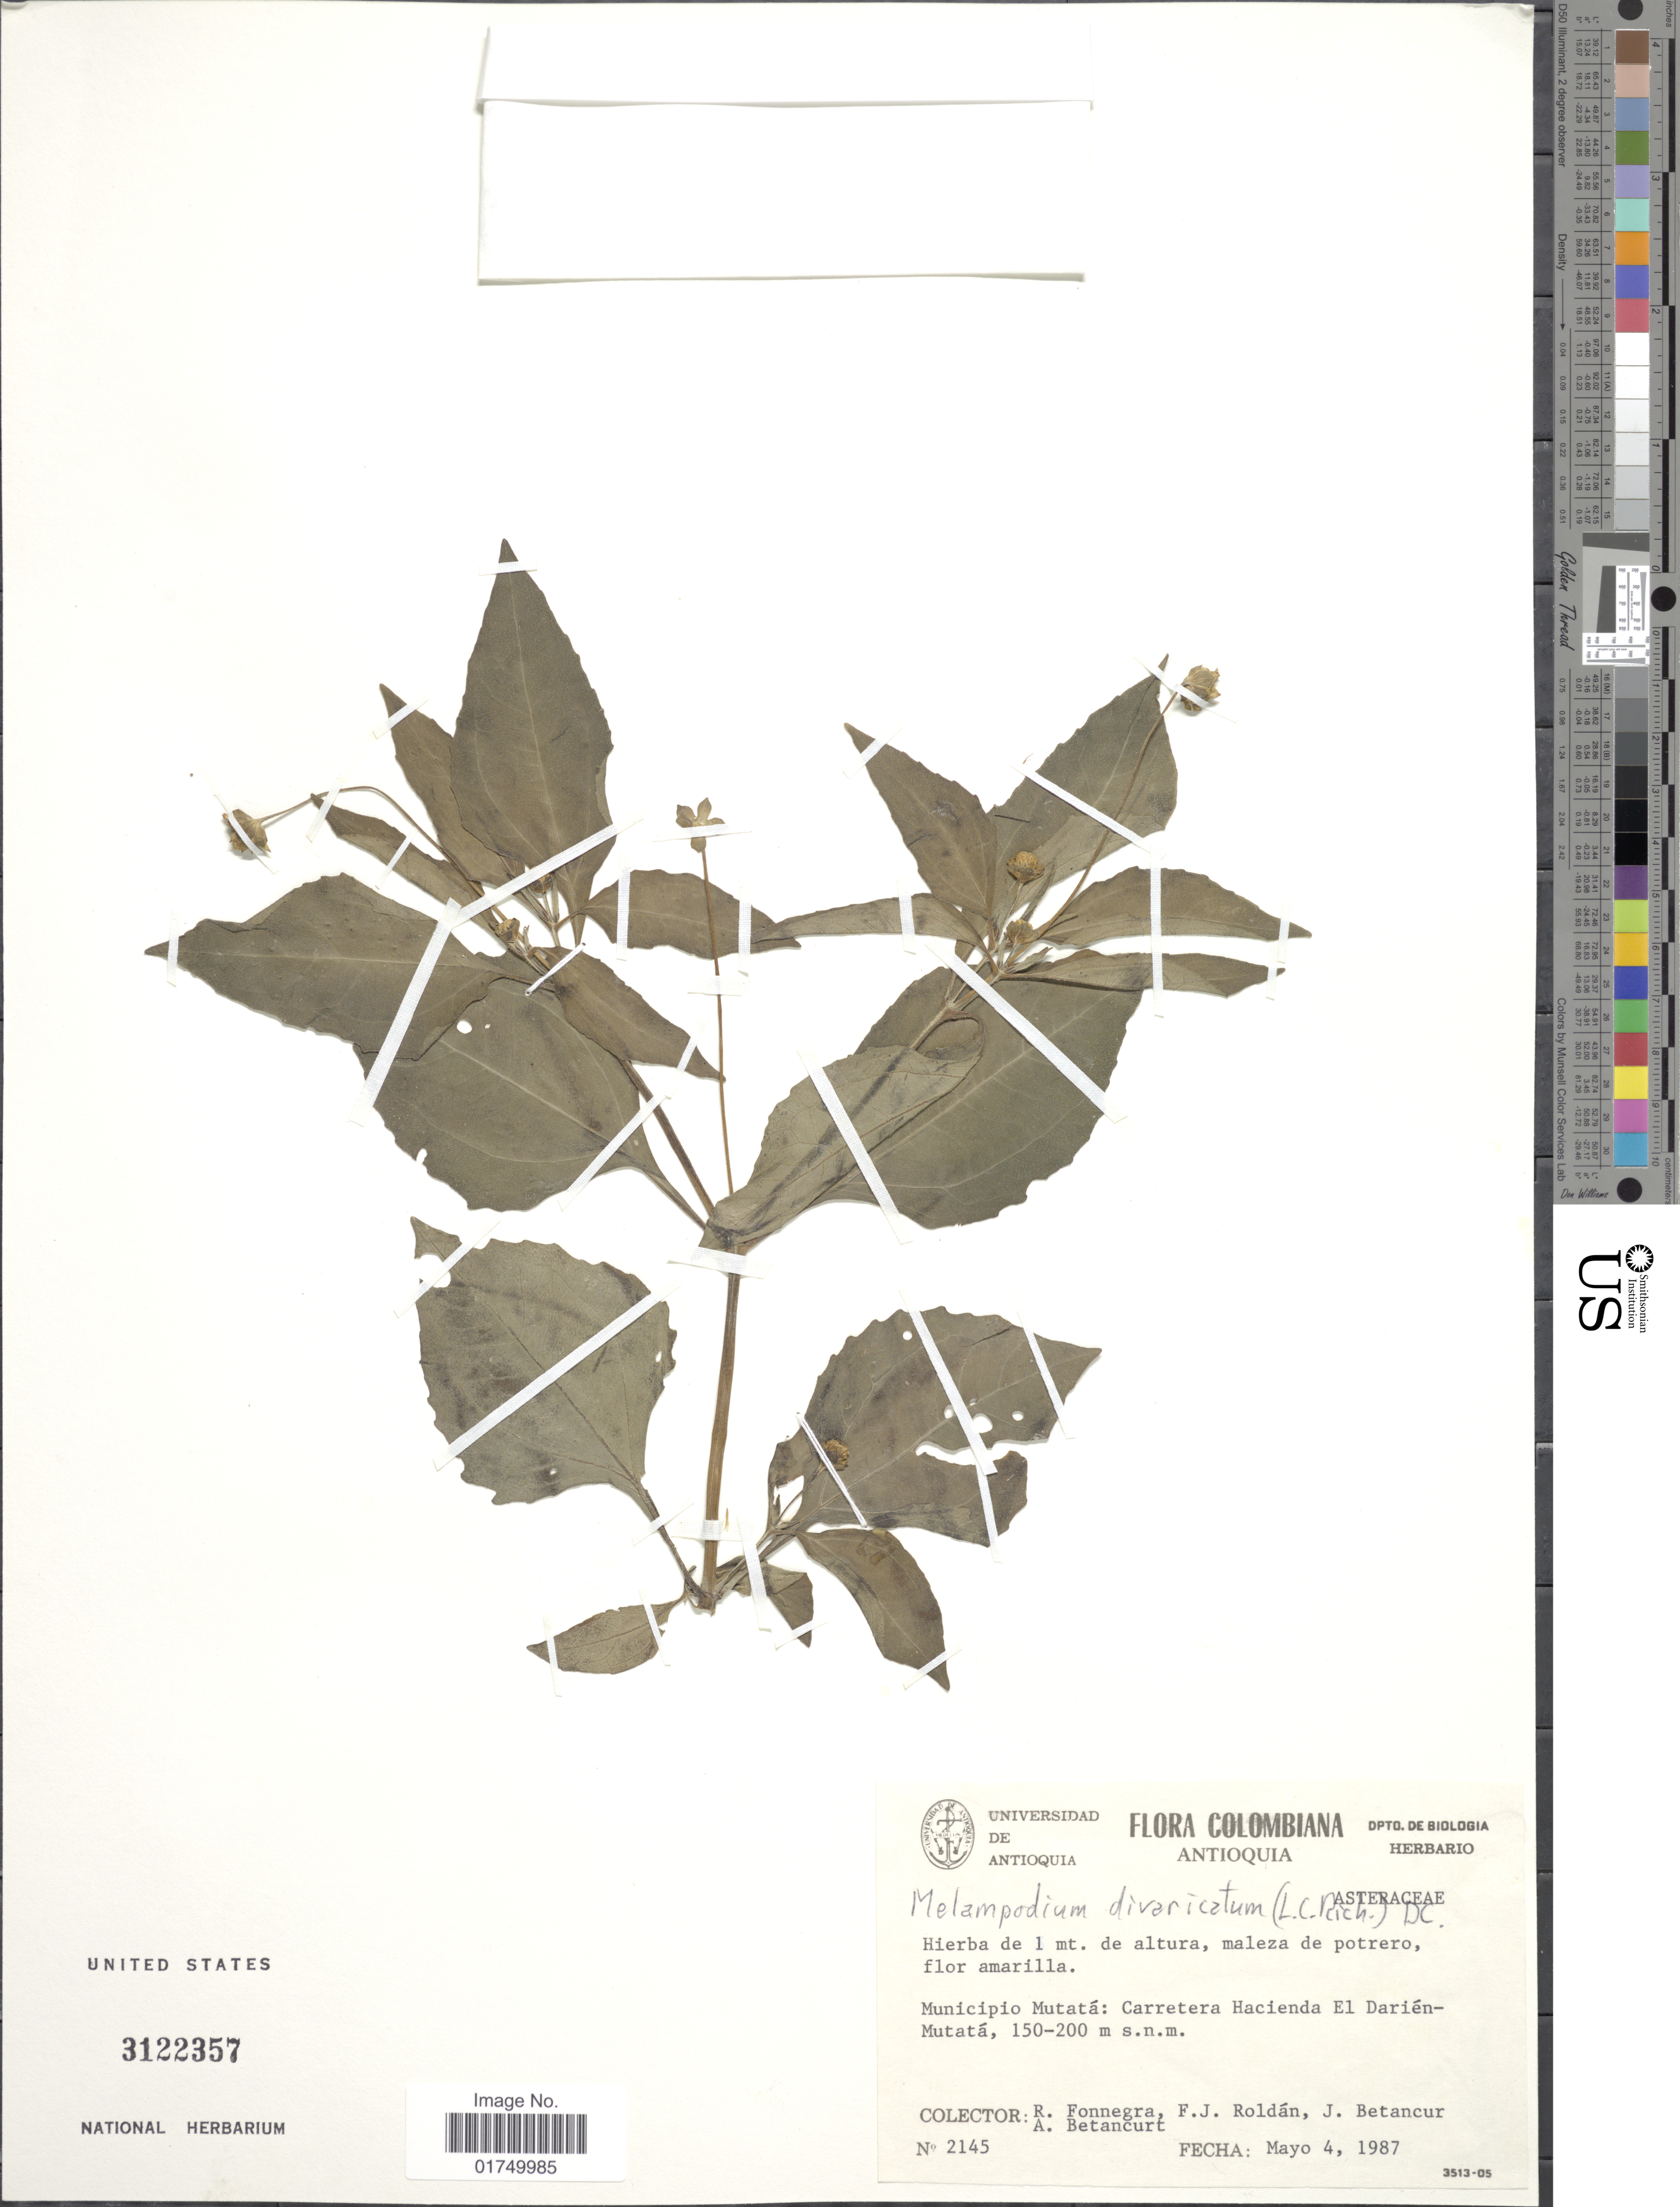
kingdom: Plantae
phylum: Tracheophyta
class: Magnoliopsida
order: Asterales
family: Asteraceae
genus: Melampodium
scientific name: Melampodium divaricatum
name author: (Rich.) DC.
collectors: R. Fonnegra G., F. J. Roldán, J. Betancur & A. Betancur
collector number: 2145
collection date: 1987-05-04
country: Colombia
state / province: Antioquia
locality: Municipio Mutatá: Carretera Hacenda El Darién-Mutatá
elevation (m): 150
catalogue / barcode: US 3122357